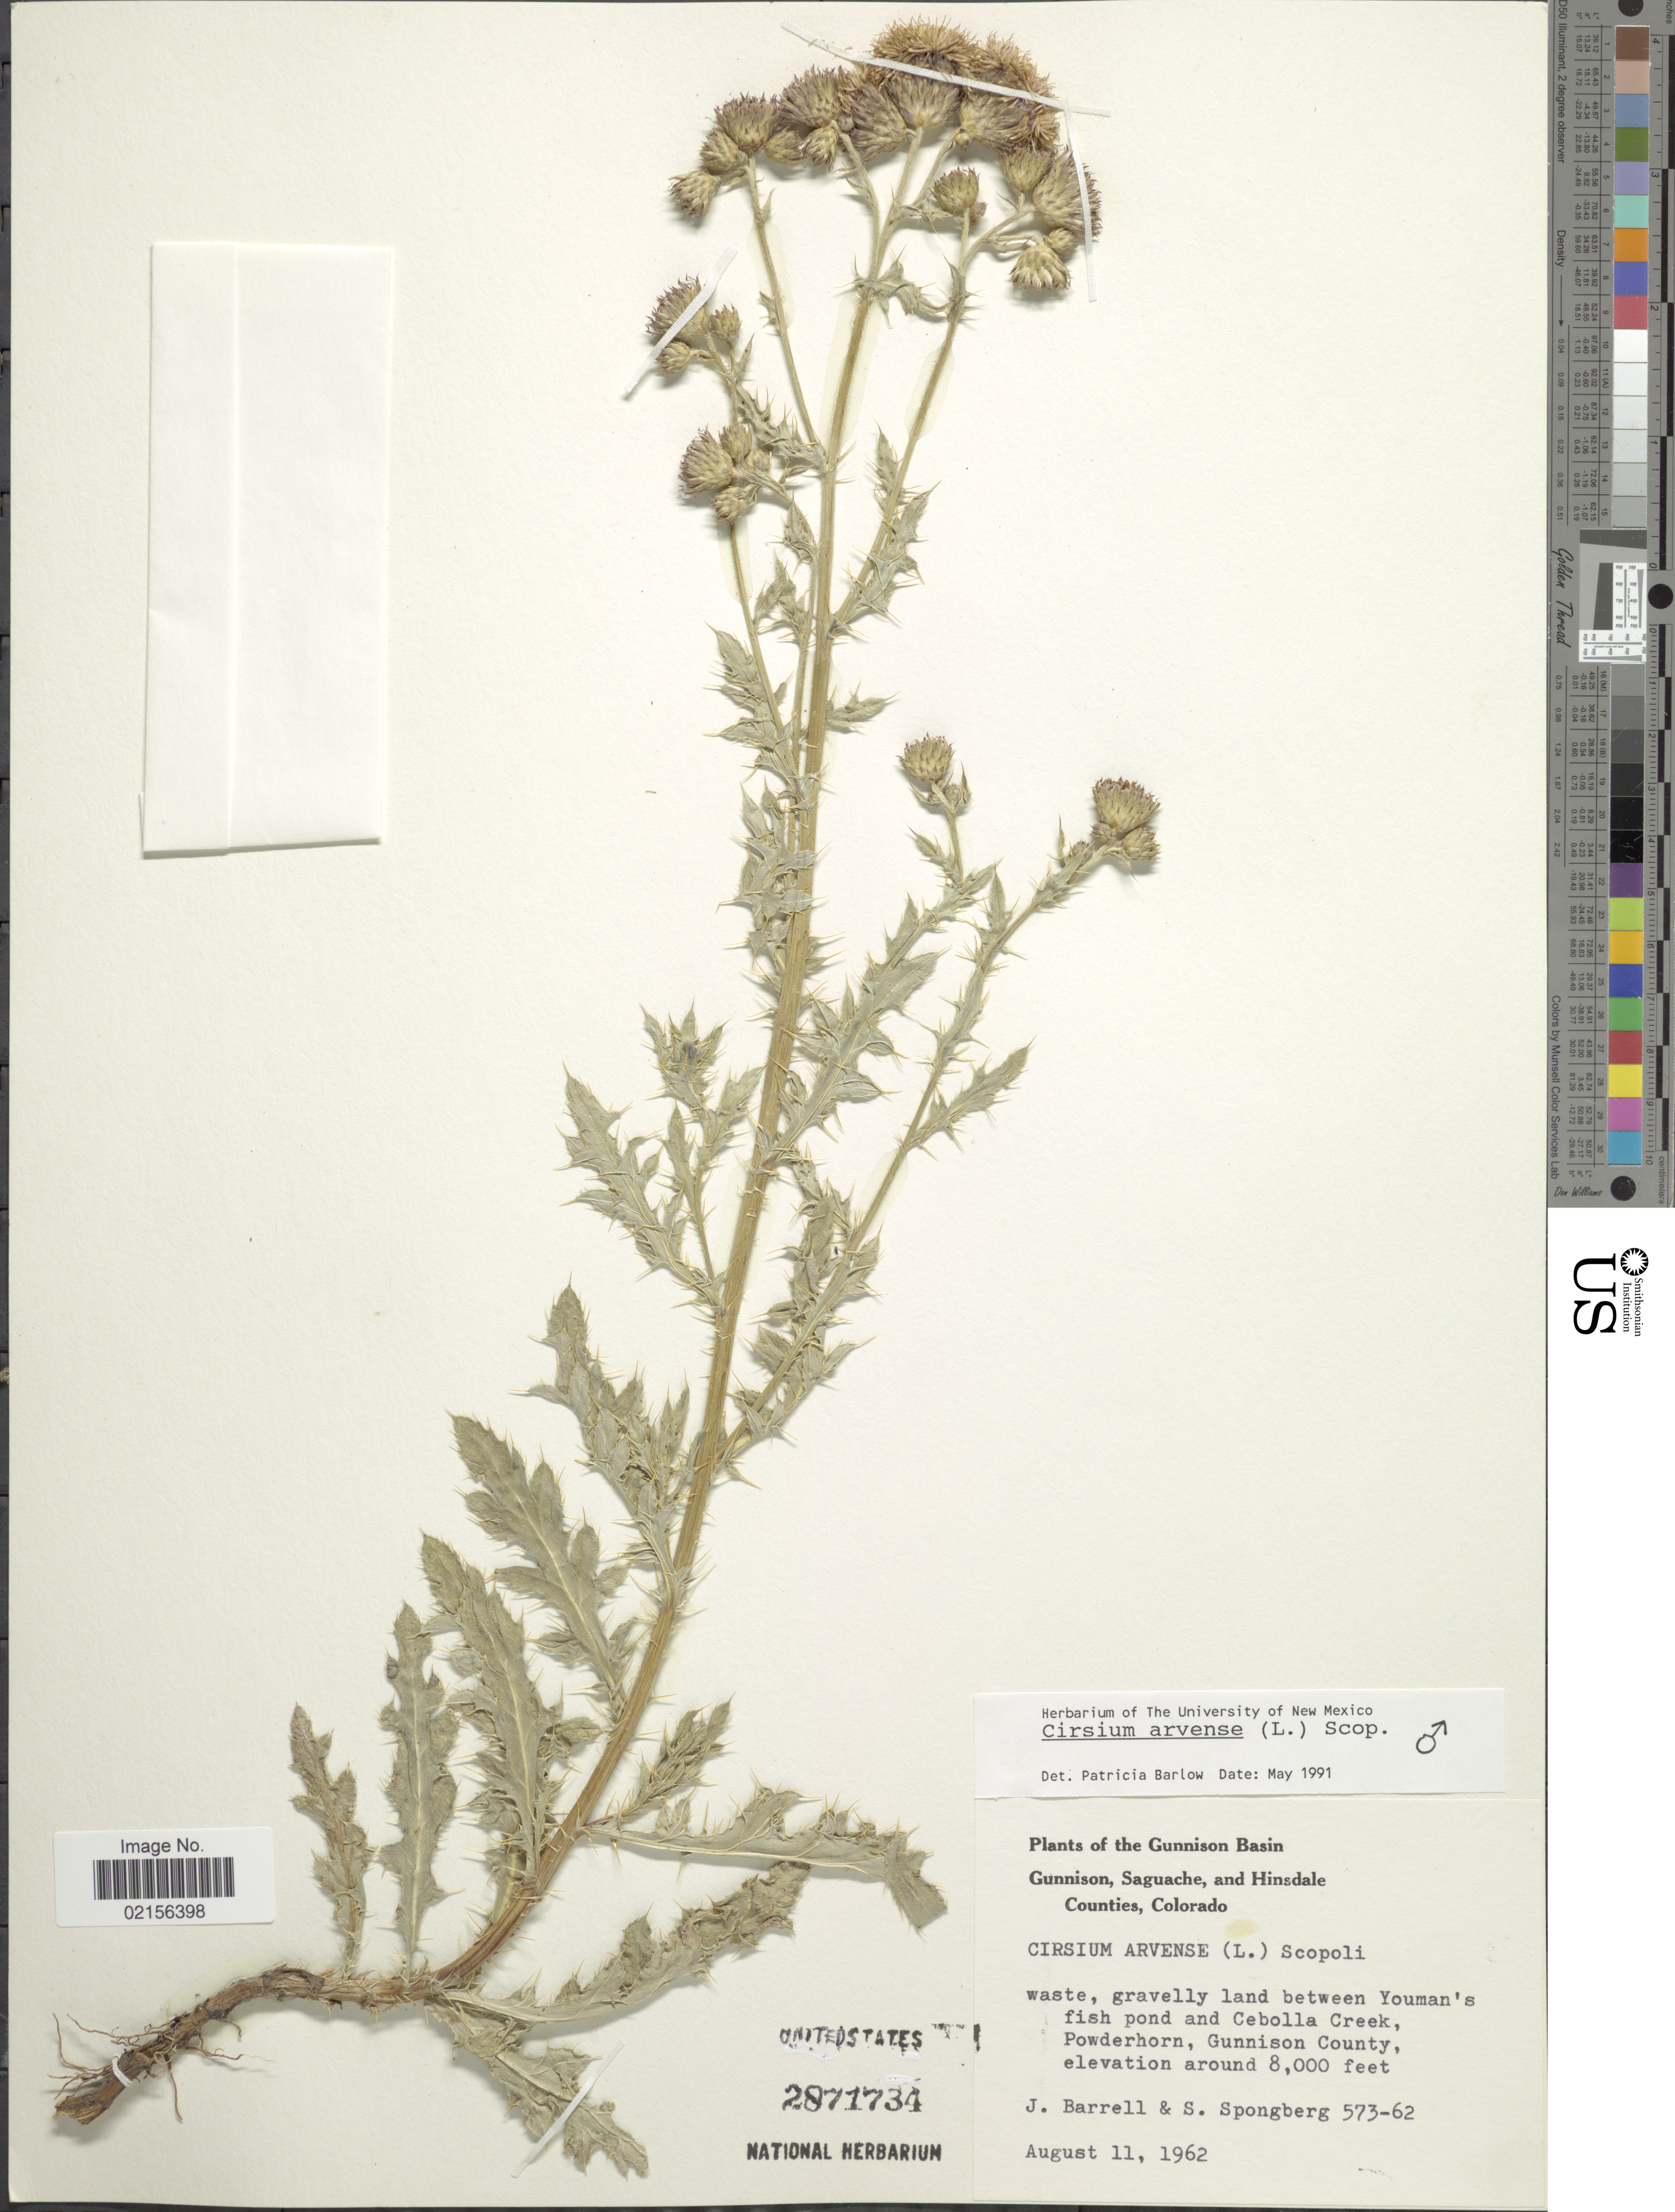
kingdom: Plantae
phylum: Tracheophyta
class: Magnoliopsida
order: Asterales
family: Asteraceae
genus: Cirsium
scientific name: Cirsium arvense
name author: (L.) Scop.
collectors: J. Barrell & S. A.Spongberg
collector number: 573-62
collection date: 1962-08-11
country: United States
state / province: Colorado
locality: The Gunnison Basin Gunnison, Saguache, and Hinsdale Counties, waste, gravelly land between Youman's fish pond and Cebolla Creek, Powderhorn, Gunnison County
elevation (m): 2438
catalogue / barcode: US 2871734